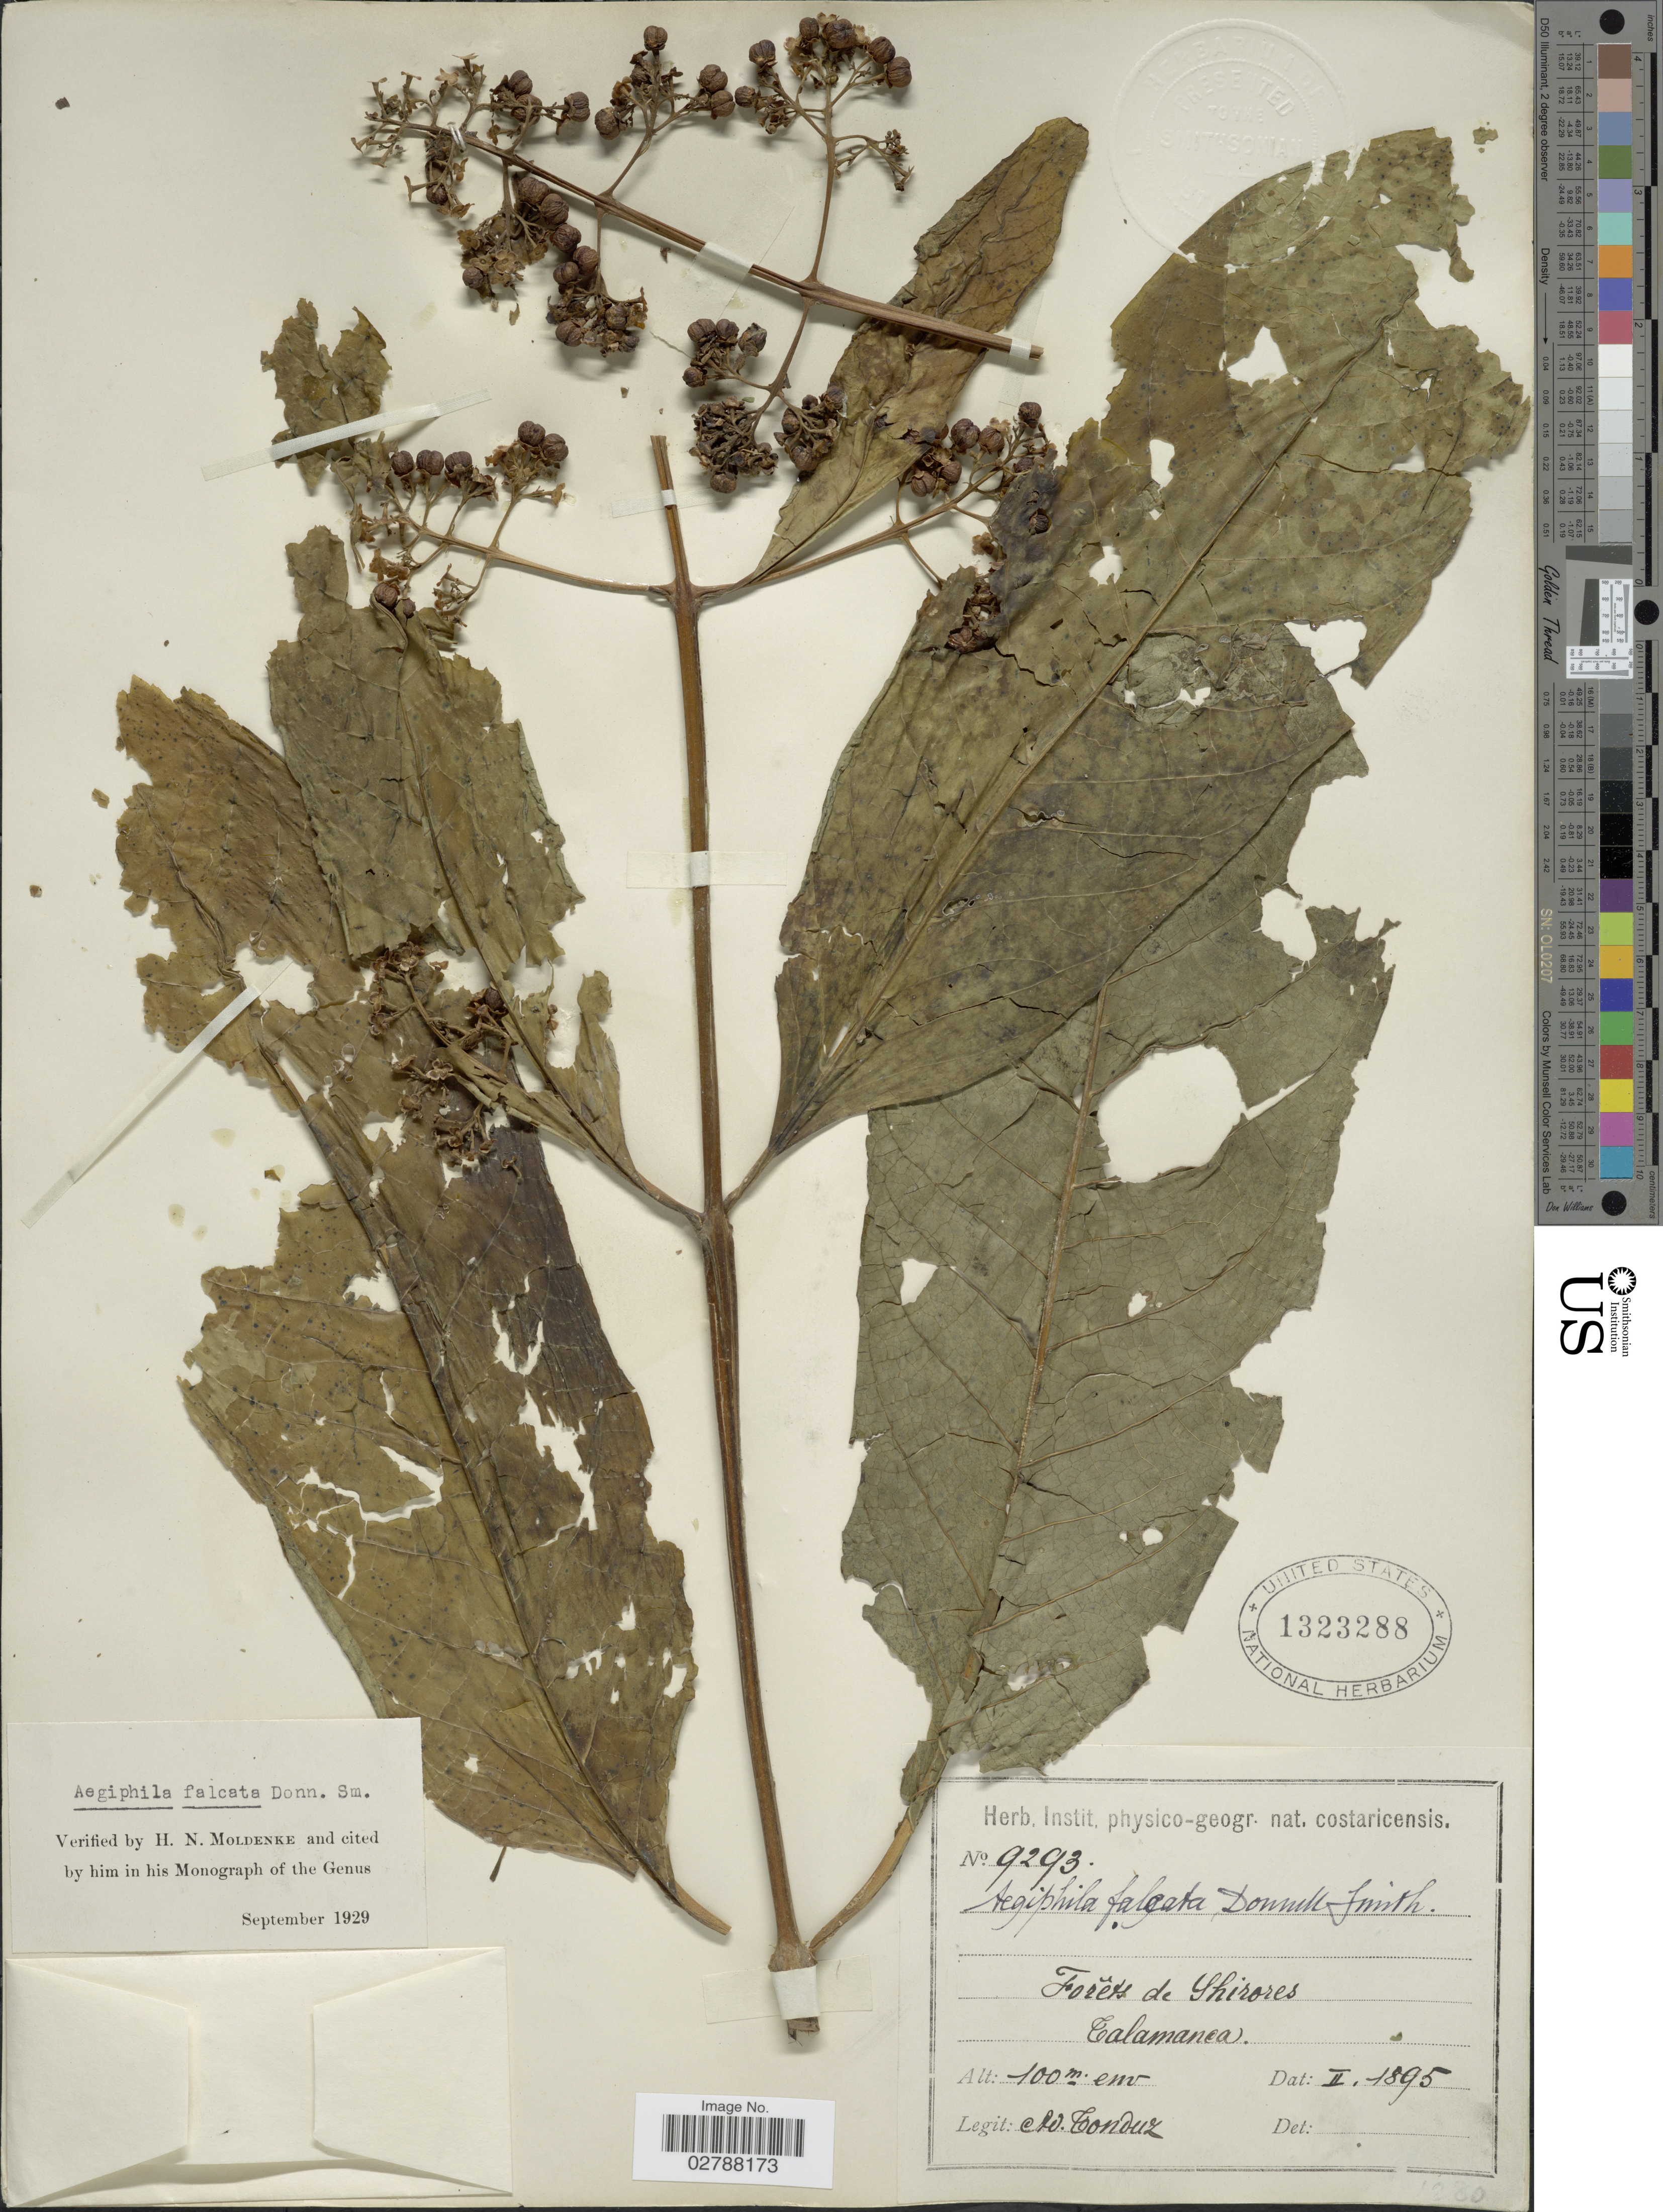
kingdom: Plantae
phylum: Tracheophyta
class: Magnoliopsida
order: Lamiales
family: Lamiaceae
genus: Aegiphila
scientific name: Aegiphila falcata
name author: Donn. Sm.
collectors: A. Tonduz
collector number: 9293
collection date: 1895-02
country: Costa Rica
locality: Forêt de Shirores, Talamanca.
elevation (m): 100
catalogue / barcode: US 1323288